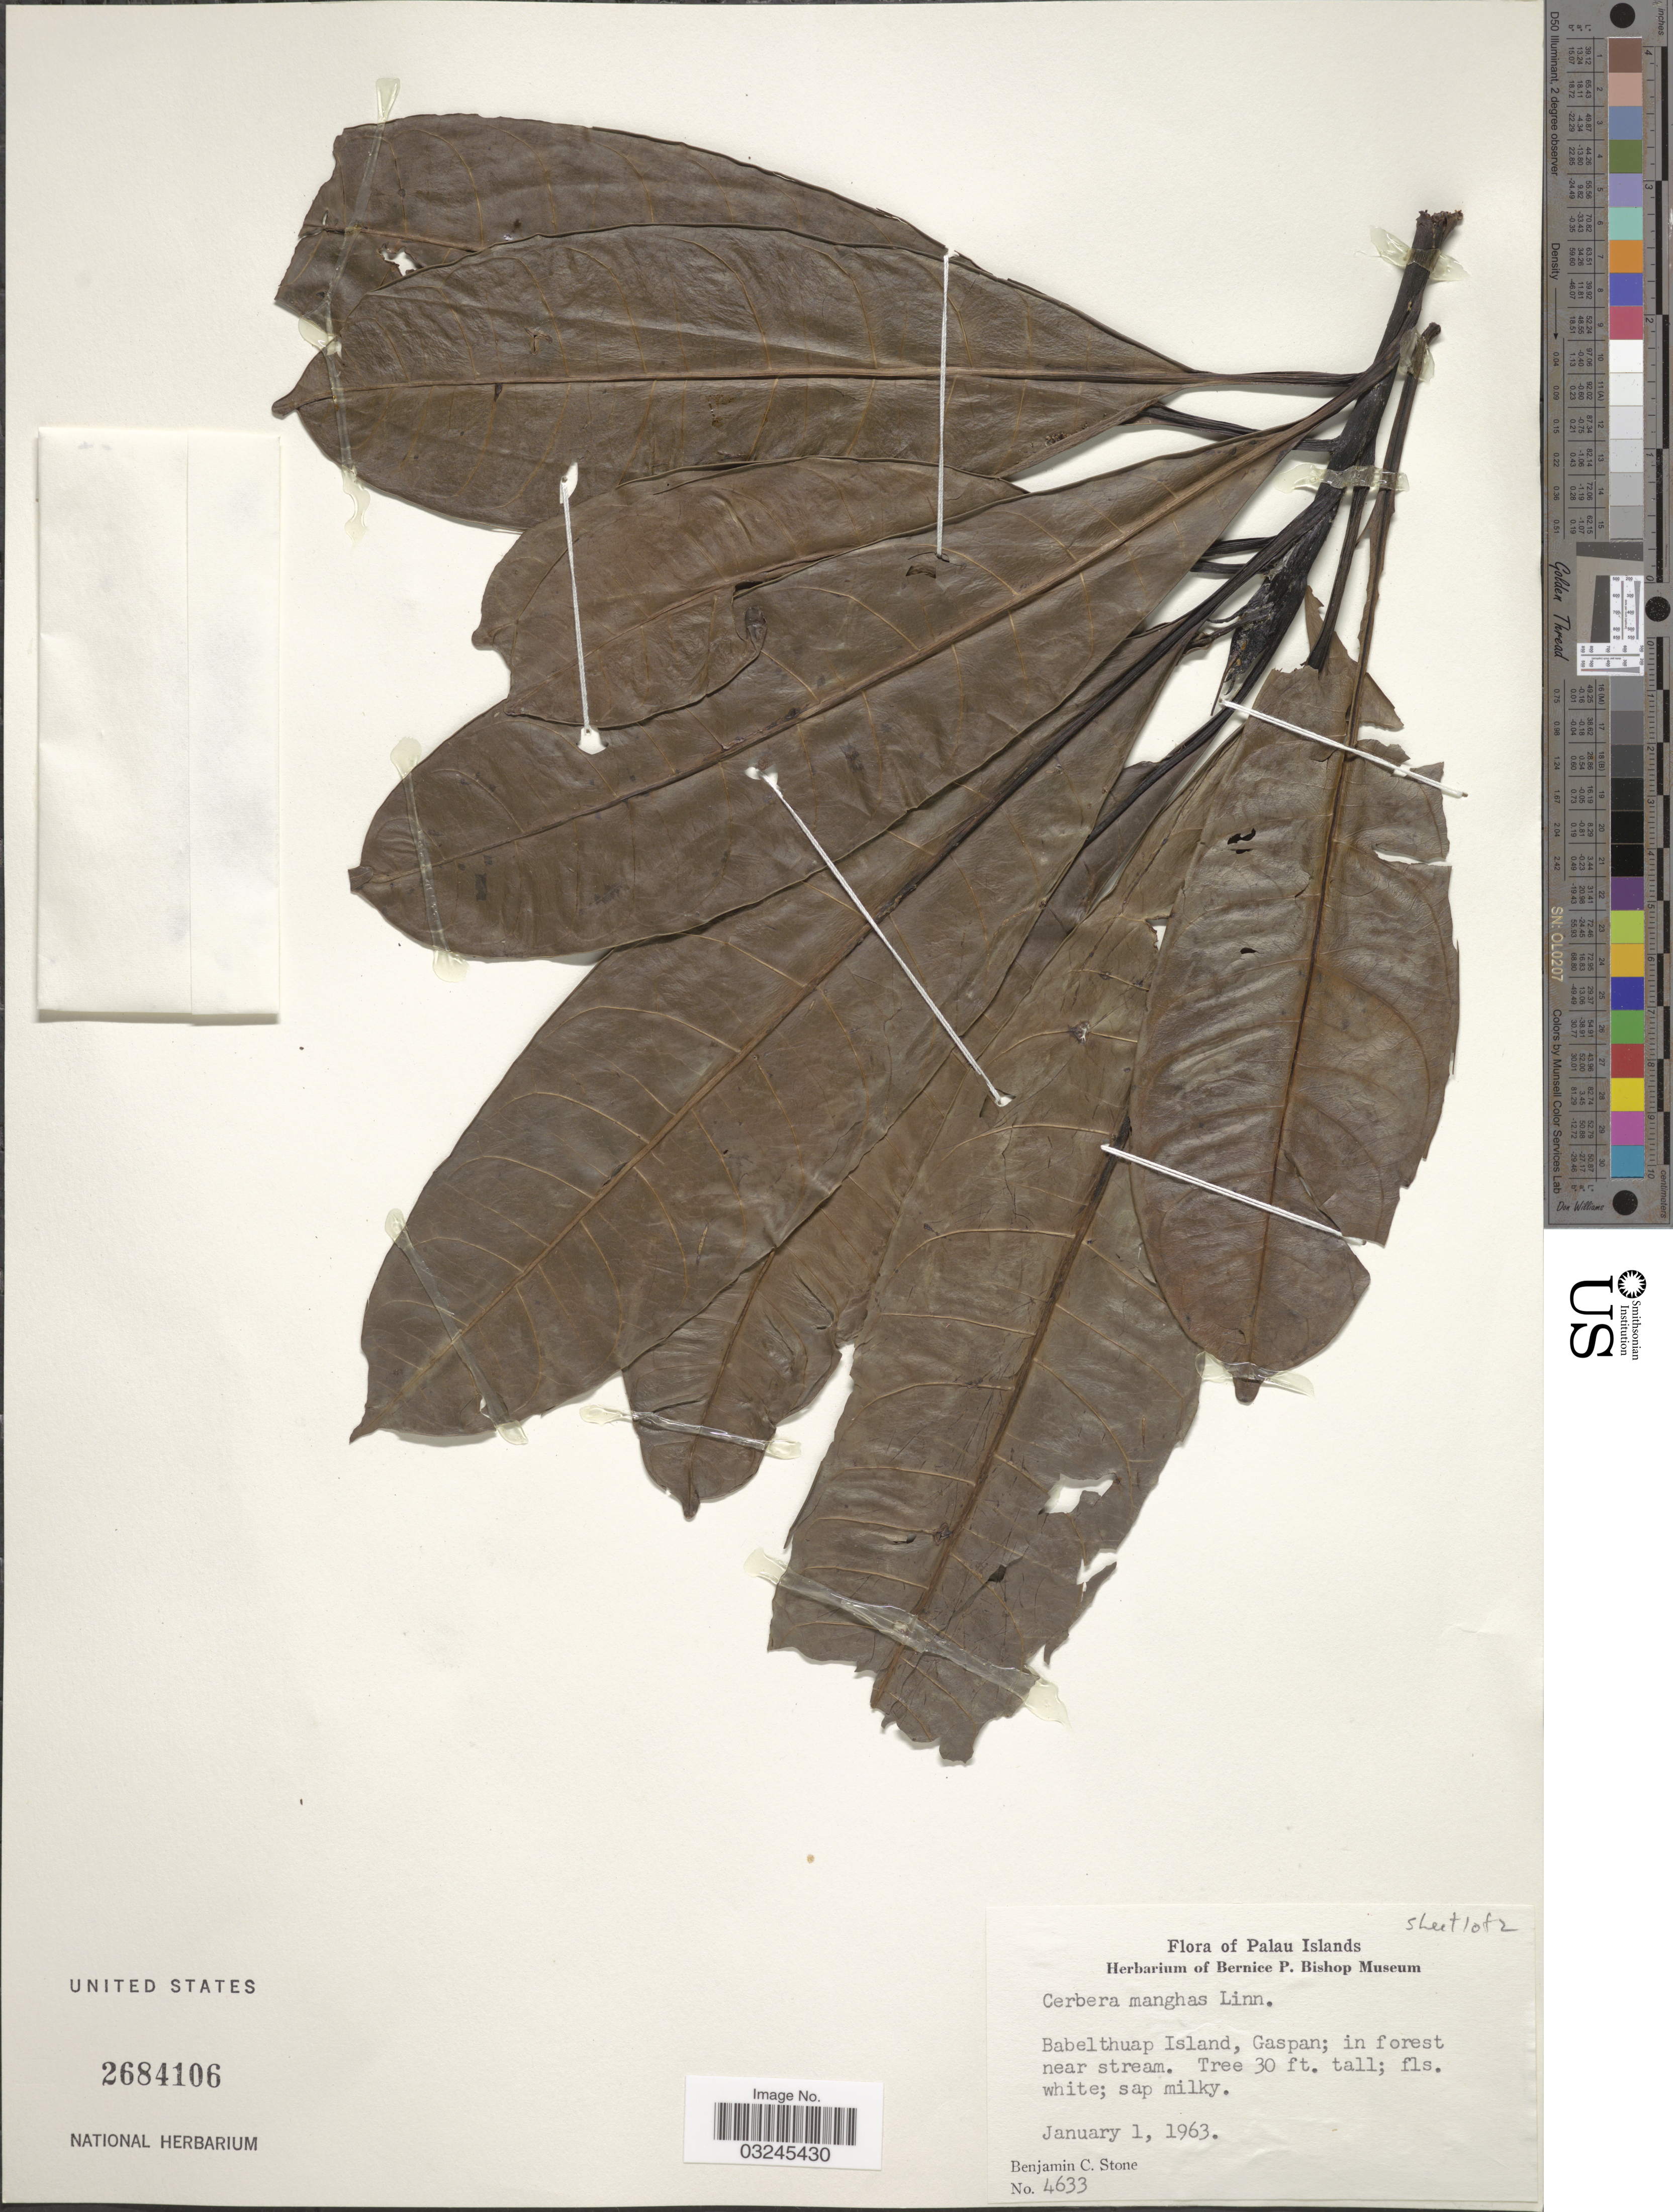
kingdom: Plantae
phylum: Tracheophyta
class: Magnoliopsida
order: Gentianales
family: Apocynaceae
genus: Cerbera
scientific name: Cerbera manghas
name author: L.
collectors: B. C. Stone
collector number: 4633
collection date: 1963-01-01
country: Palau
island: Babeldaob [Babelthuap]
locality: Palau Islands. Babelthuap Island, Gaspan.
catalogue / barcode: US 2684106